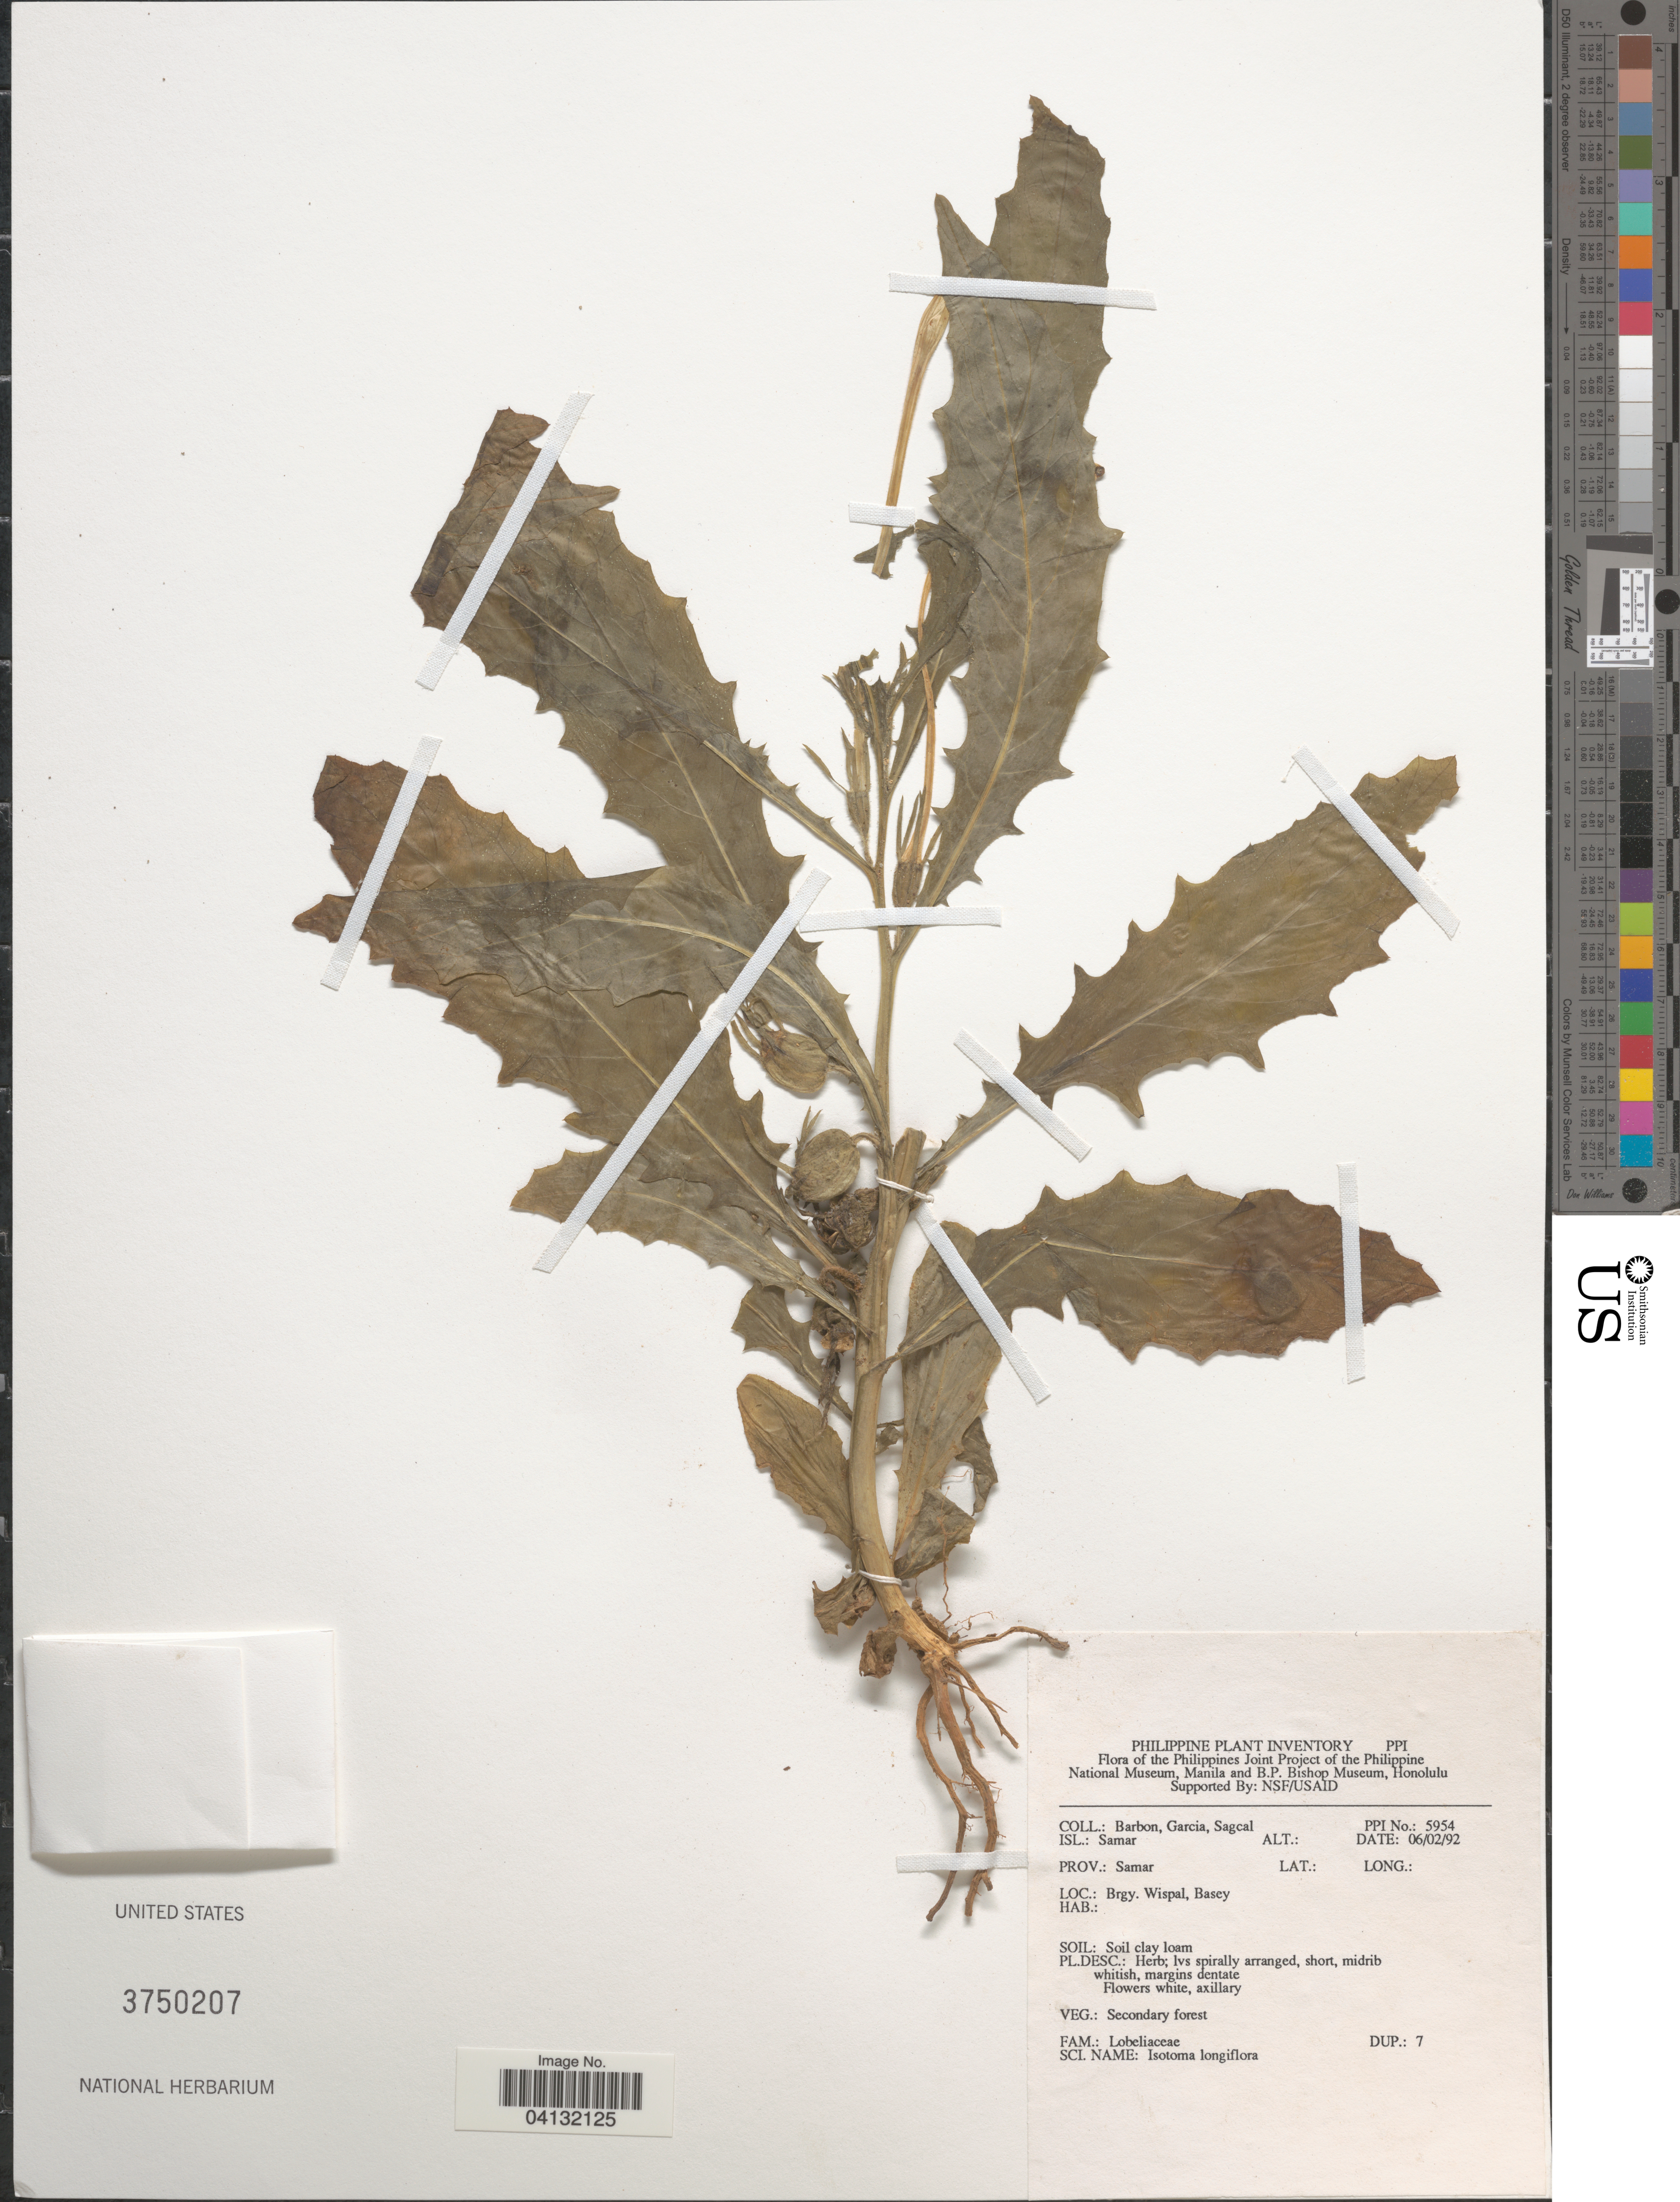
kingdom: Plantae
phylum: Tracheophyta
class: Magnoliopsida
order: Asterales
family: Campanulaceae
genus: Isotoma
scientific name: Isotoma longiflora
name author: (L.) C. Presl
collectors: Barbon, H. Garcia & E. Sagcal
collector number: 5954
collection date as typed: Transcribed d/m/y: 6/2/92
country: Philippines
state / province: Eastern Visayas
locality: Isl.: Samar. Prov.: Samar. Brgy. Wispal, Basey.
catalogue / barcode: US 3750207